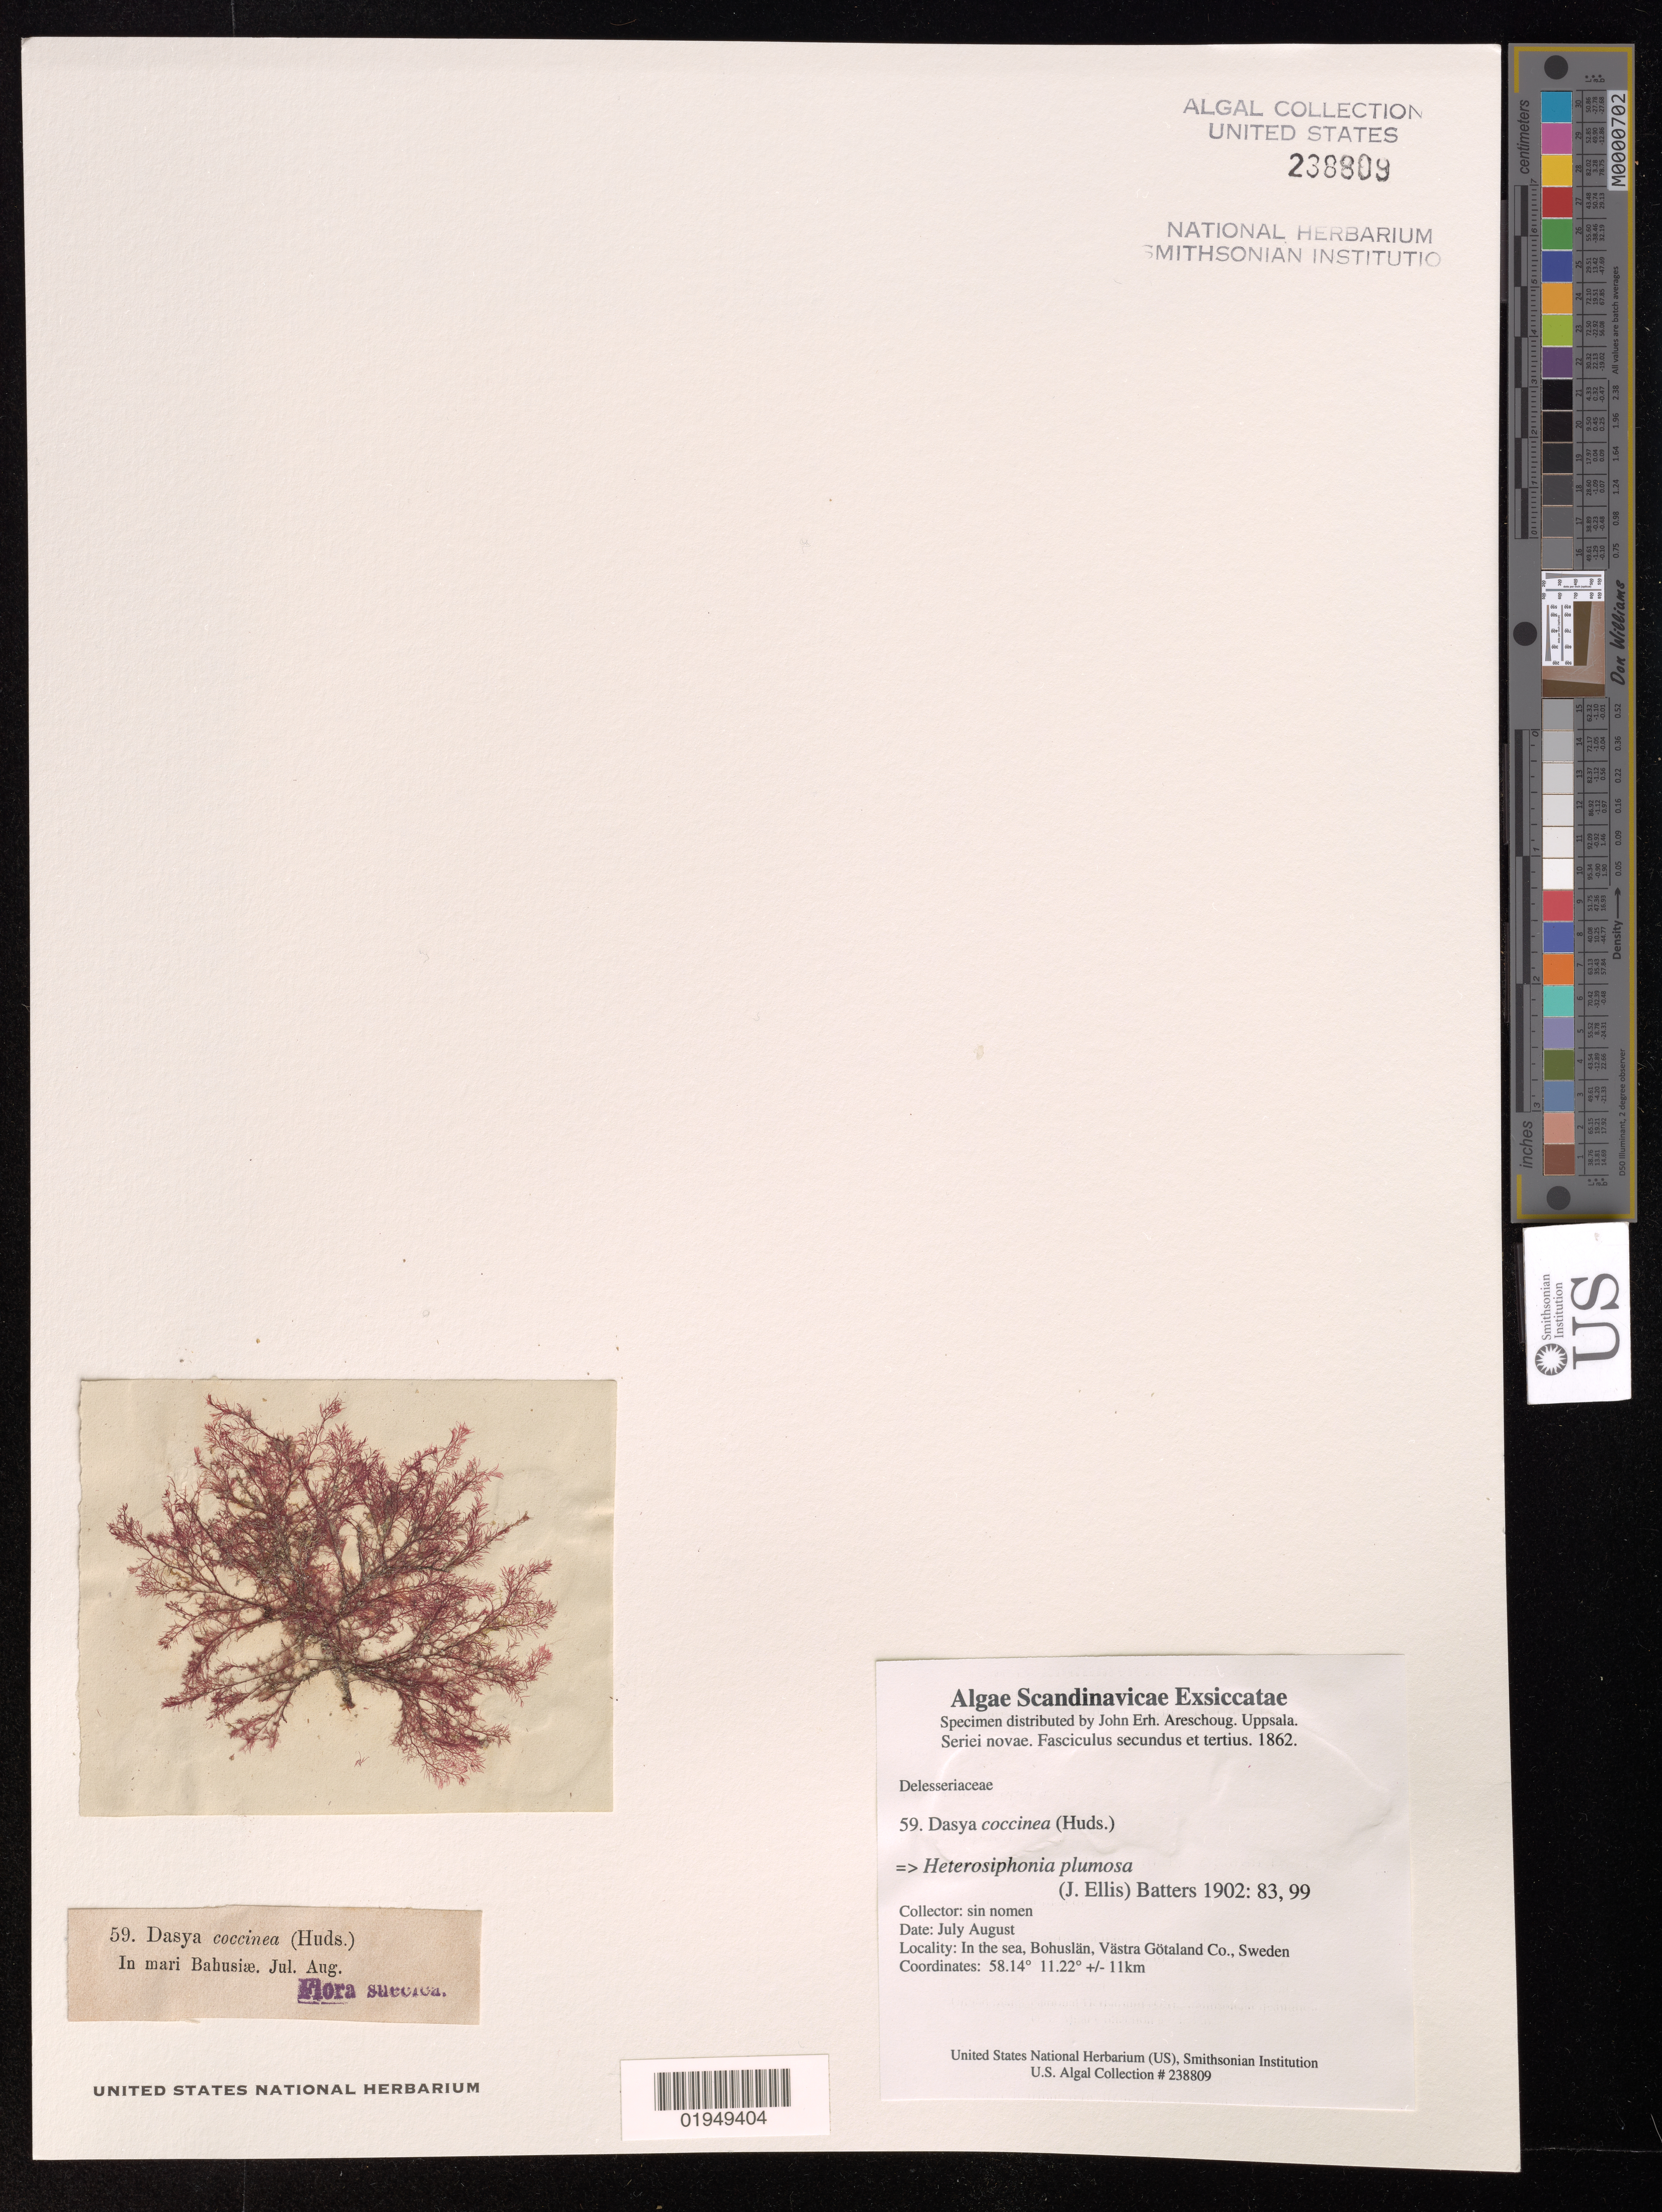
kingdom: Plantae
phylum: Rhodophyta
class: Florideophyceae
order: Ceramiales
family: Dasyaceae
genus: Heterosiphonia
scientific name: Heterosiphonia plumosa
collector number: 59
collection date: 1862-07/1862-08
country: Sweden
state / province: Västra Götaland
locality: in the sea, Bohuslan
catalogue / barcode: US 238809